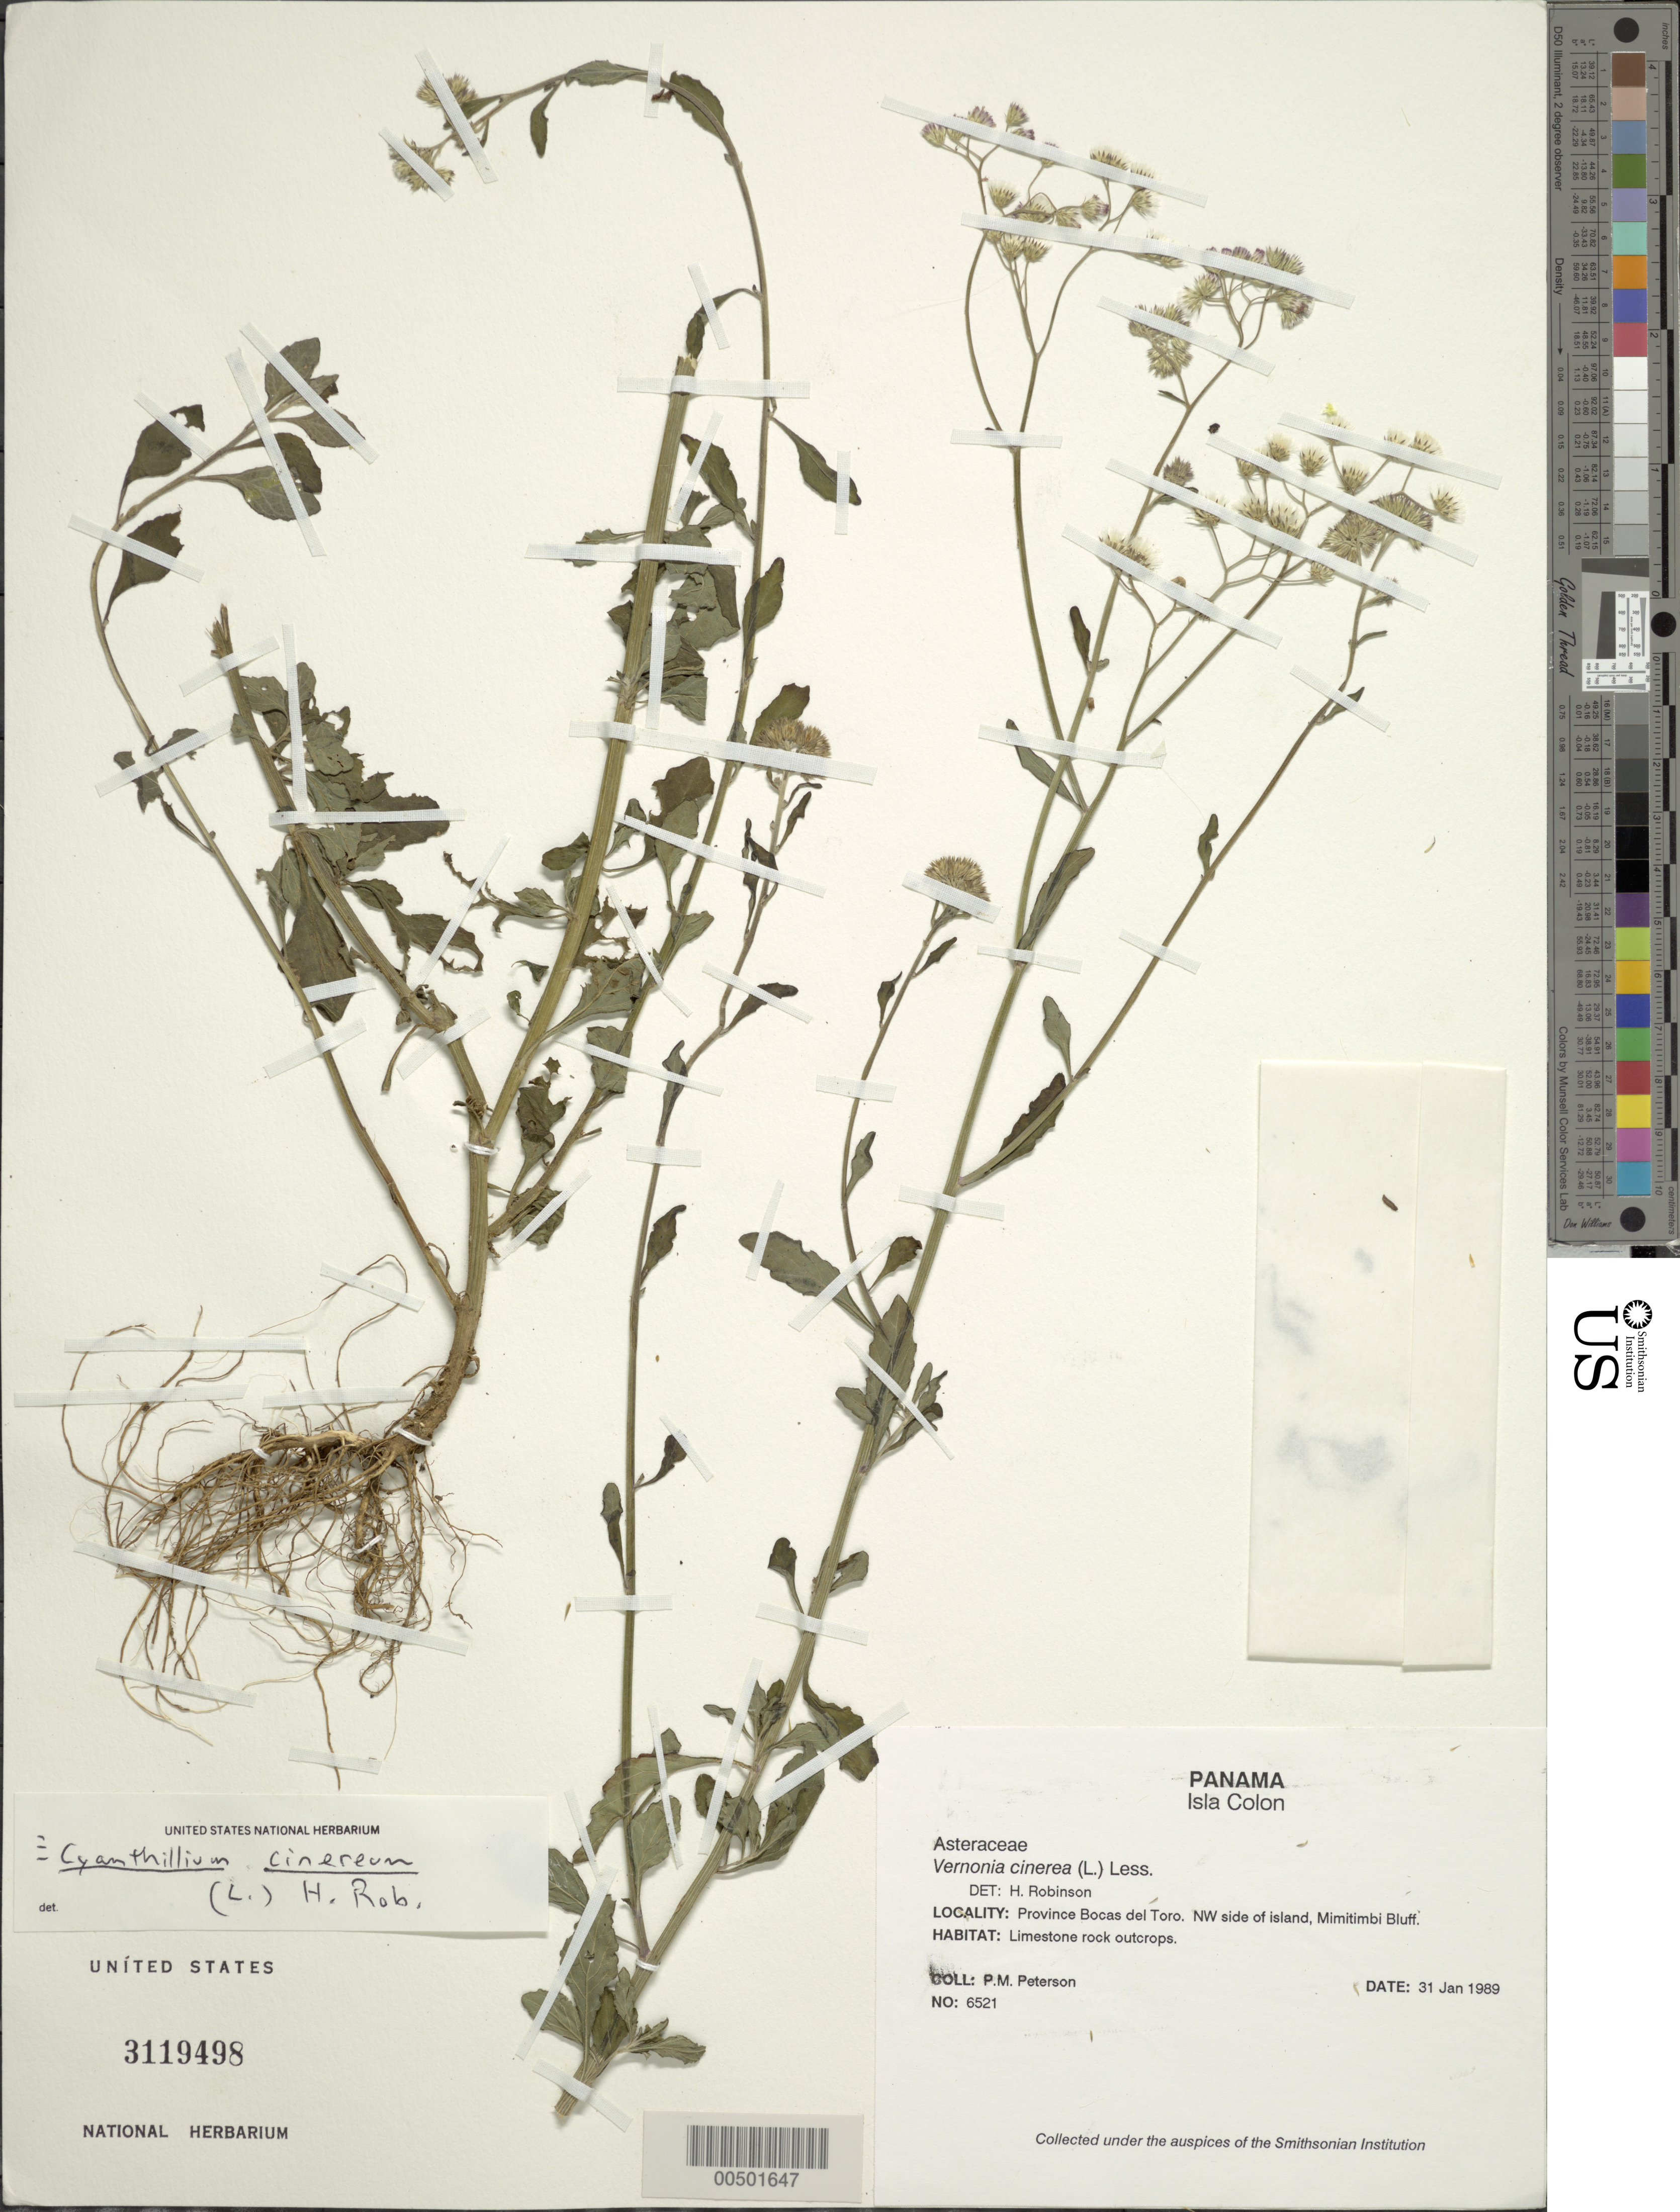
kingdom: Plantae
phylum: Tracheophyta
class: Magnoliopsida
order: Asterales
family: Asteraceae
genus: Cyanthillium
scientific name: Cyanthillium cinereum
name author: (L.) H. Rob.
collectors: P. M. Peterson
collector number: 06521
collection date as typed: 31 Jan 1989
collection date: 1989-01-31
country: Panama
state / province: Bocas del Toro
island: Colón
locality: Isla Colon, NW side of Island, Mimitimbi Bluff.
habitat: Limestone rock outcrops.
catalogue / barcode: US 3119498